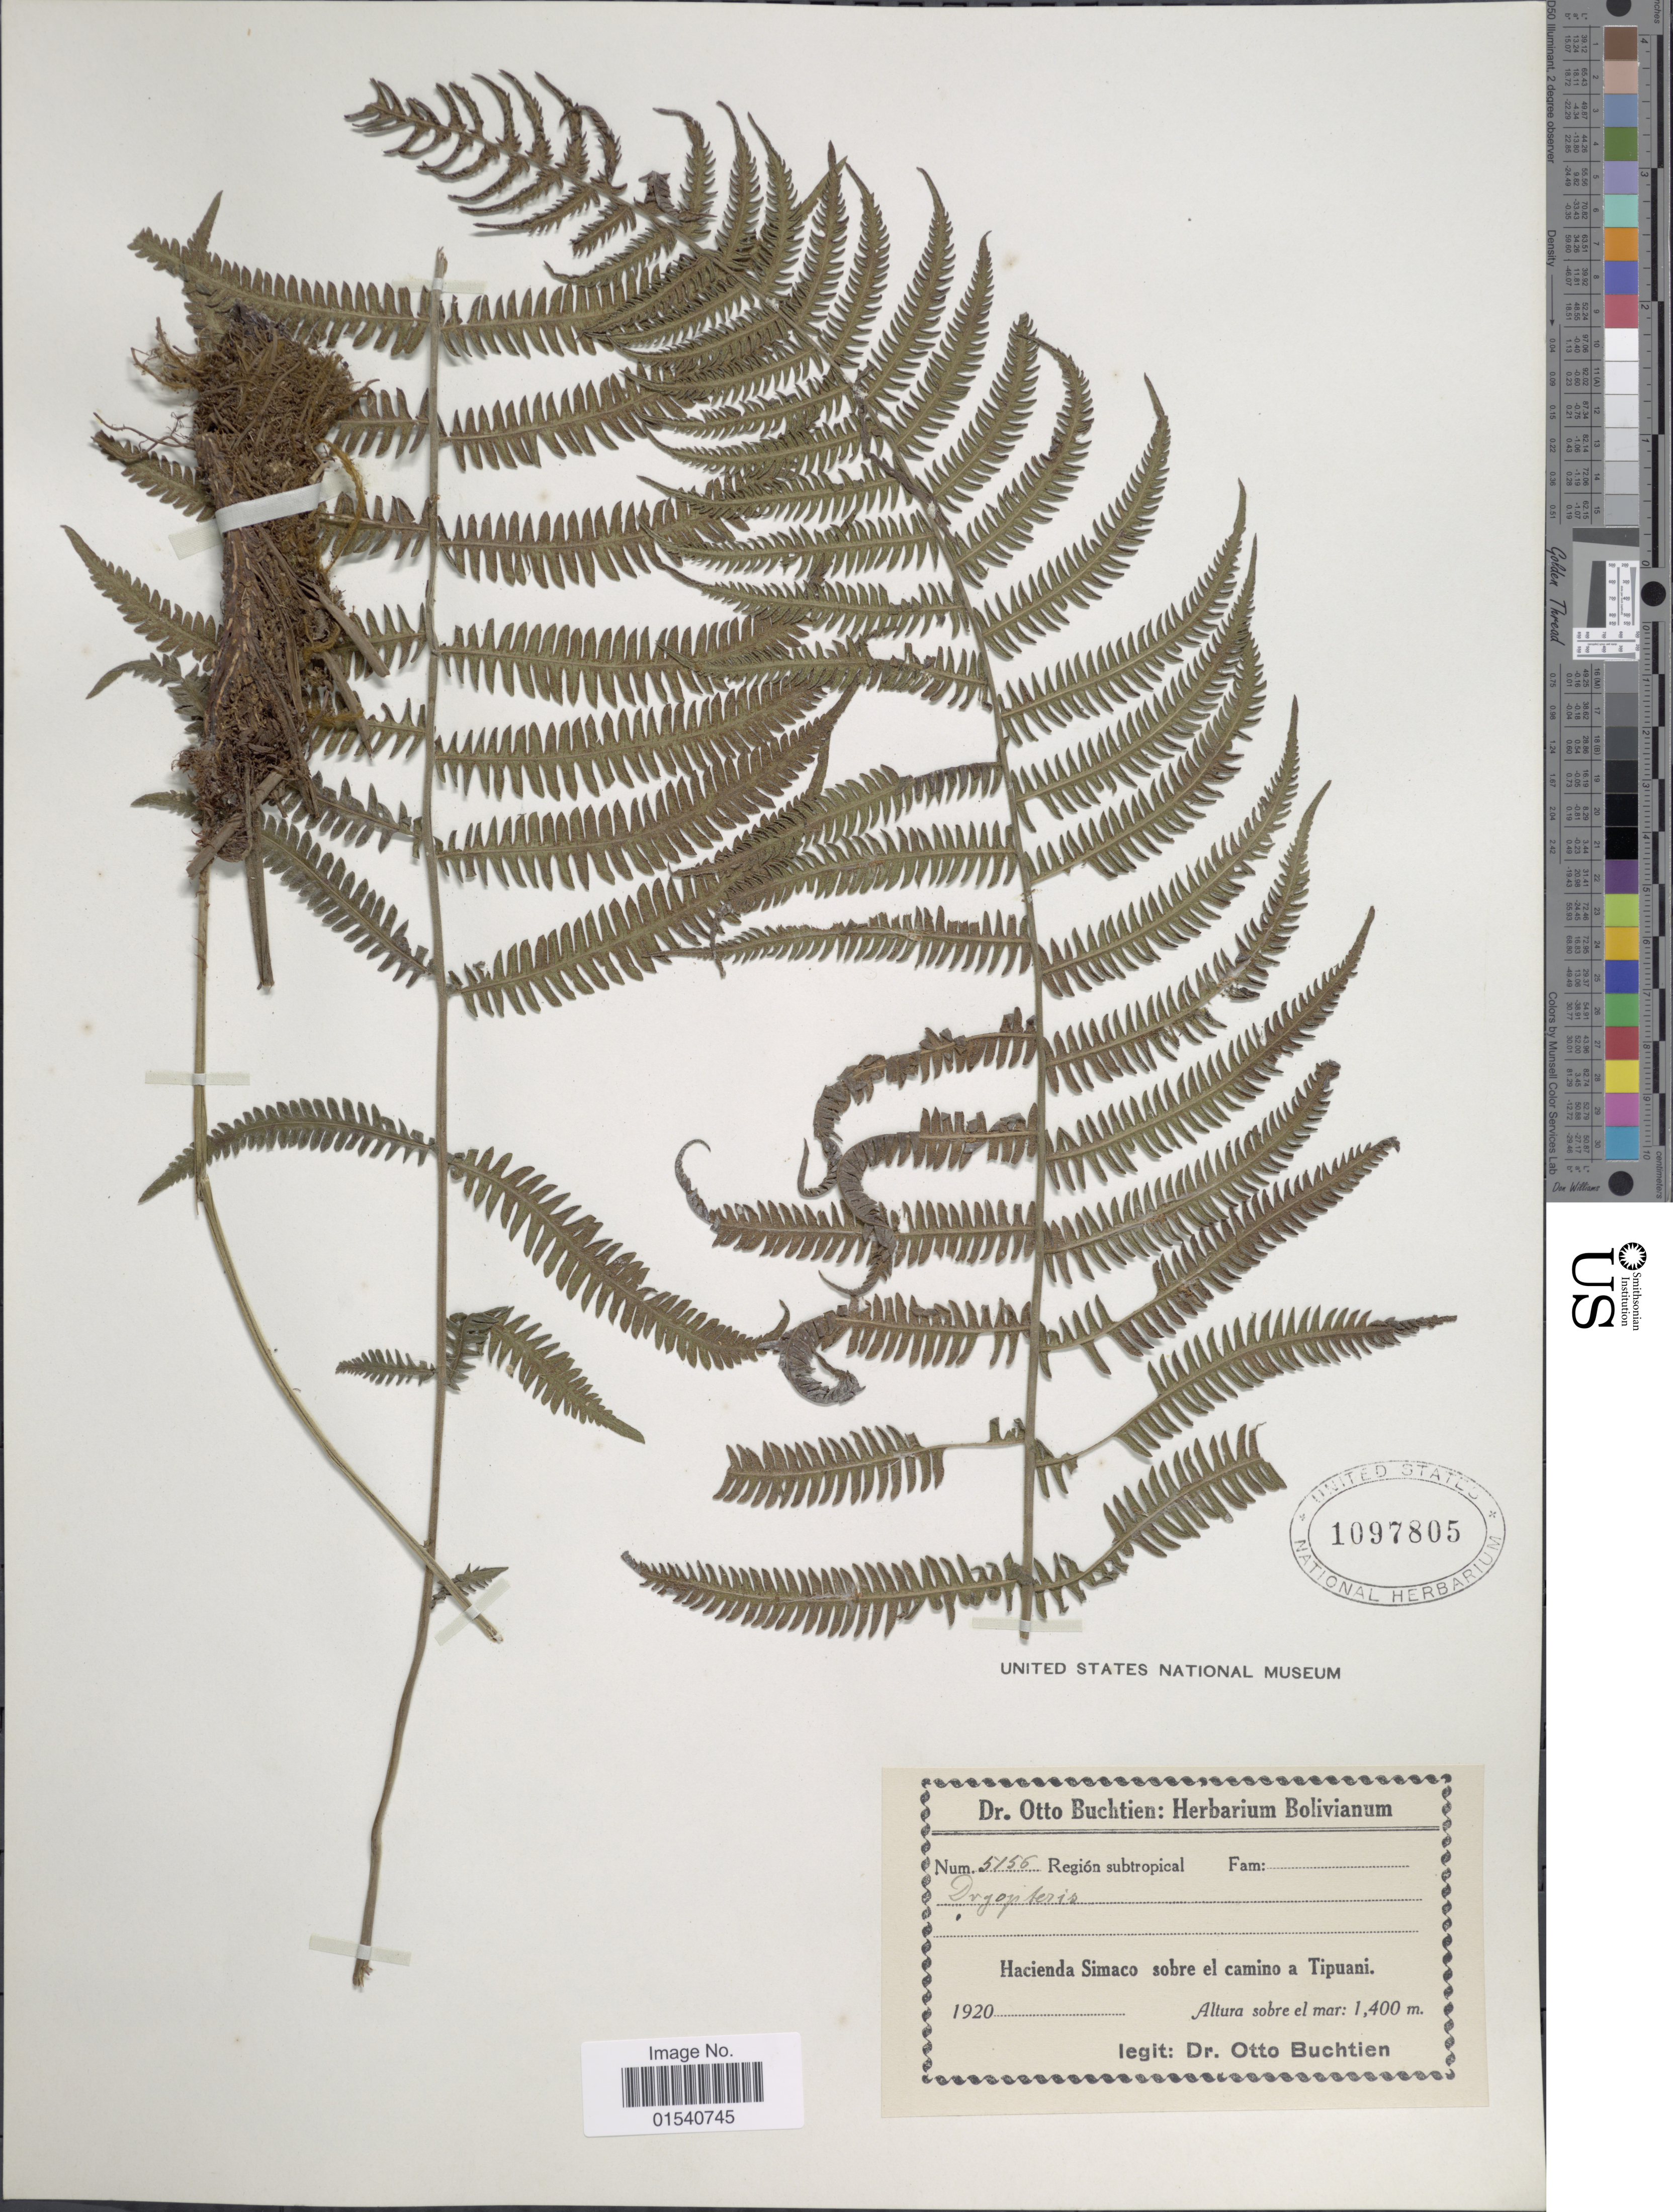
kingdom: Plantae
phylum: Tracheophyta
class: Polypodiopsida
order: Polypodiales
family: Thelypteridaceae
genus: Amauropelta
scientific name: Amauropelta rivulariformis (Rosenst.) comb. nov., ined 2015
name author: (Rosenst.)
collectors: O. Buchtien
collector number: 5156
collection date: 1920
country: Bolivia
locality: Hacienda Simaco sobre el camino a Tipuani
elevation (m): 1400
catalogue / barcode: US 1097805